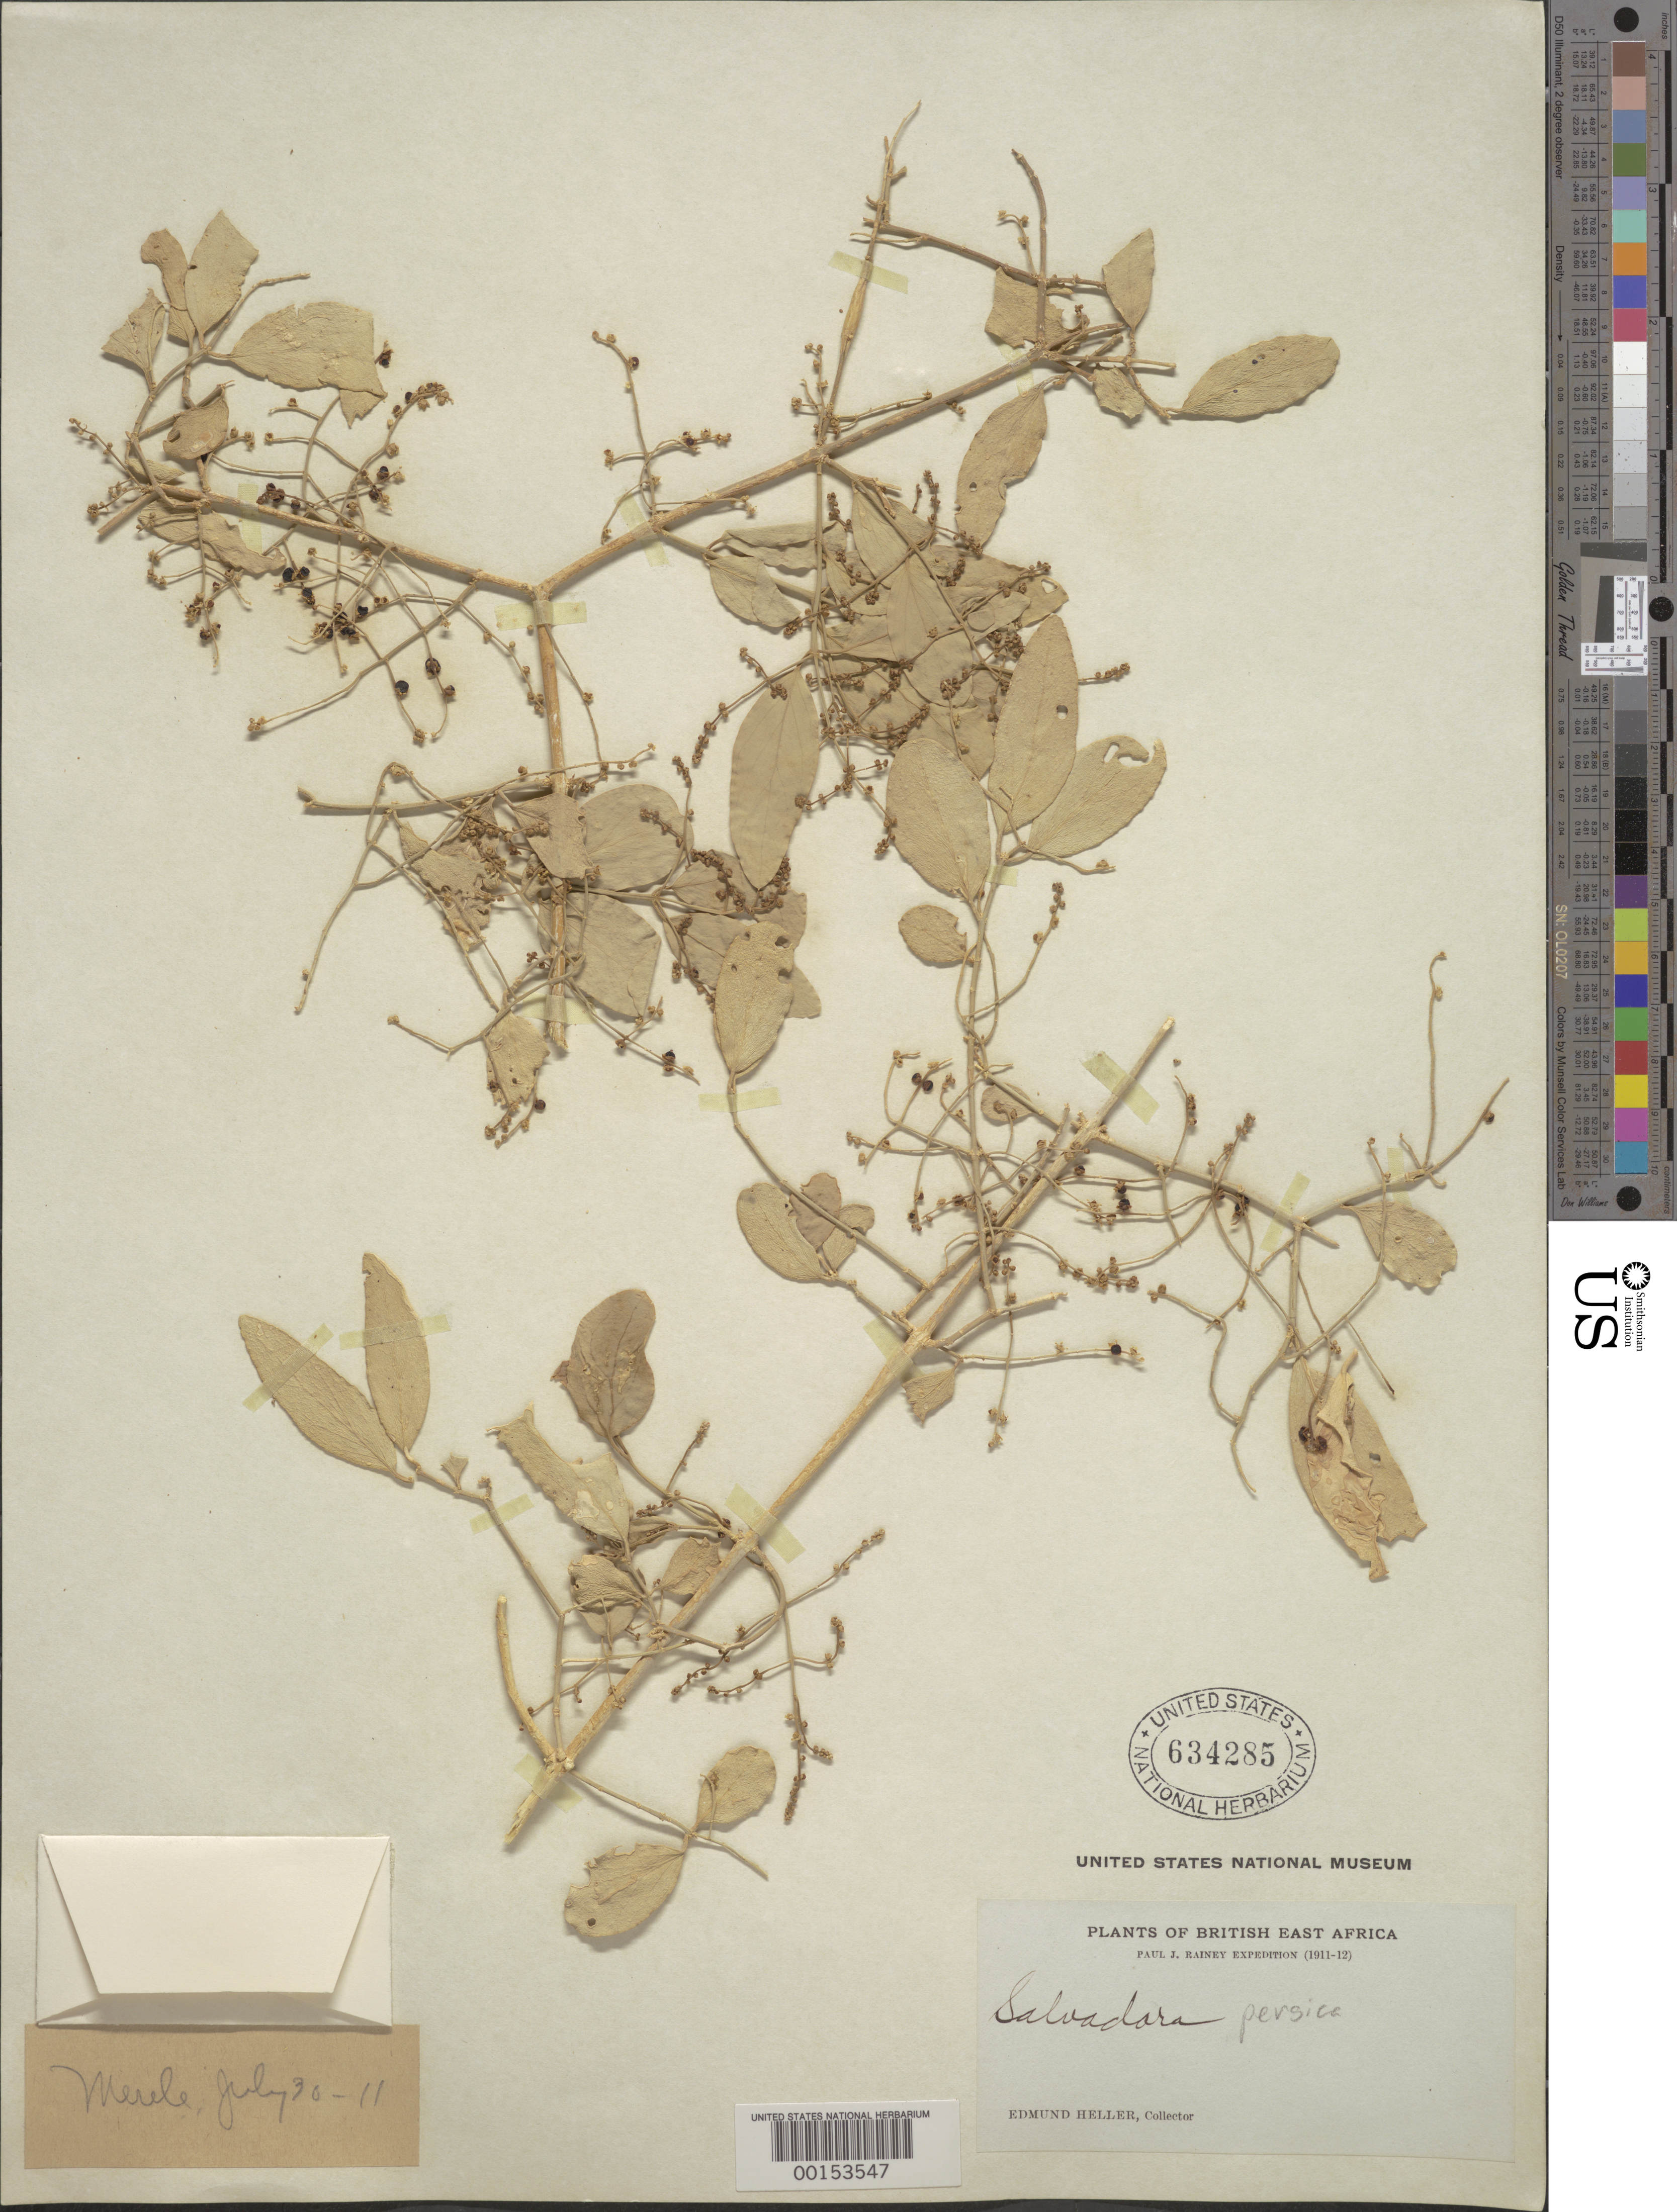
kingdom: Plantae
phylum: Tracheophyta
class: Magnoliopsida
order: Brassicales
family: Salvadoraceae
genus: Salvadora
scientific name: Salvadora persica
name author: L.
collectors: E. Heller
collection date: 1911-07-30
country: Kenya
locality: British East Africa. Merele.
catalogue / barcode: US 634285